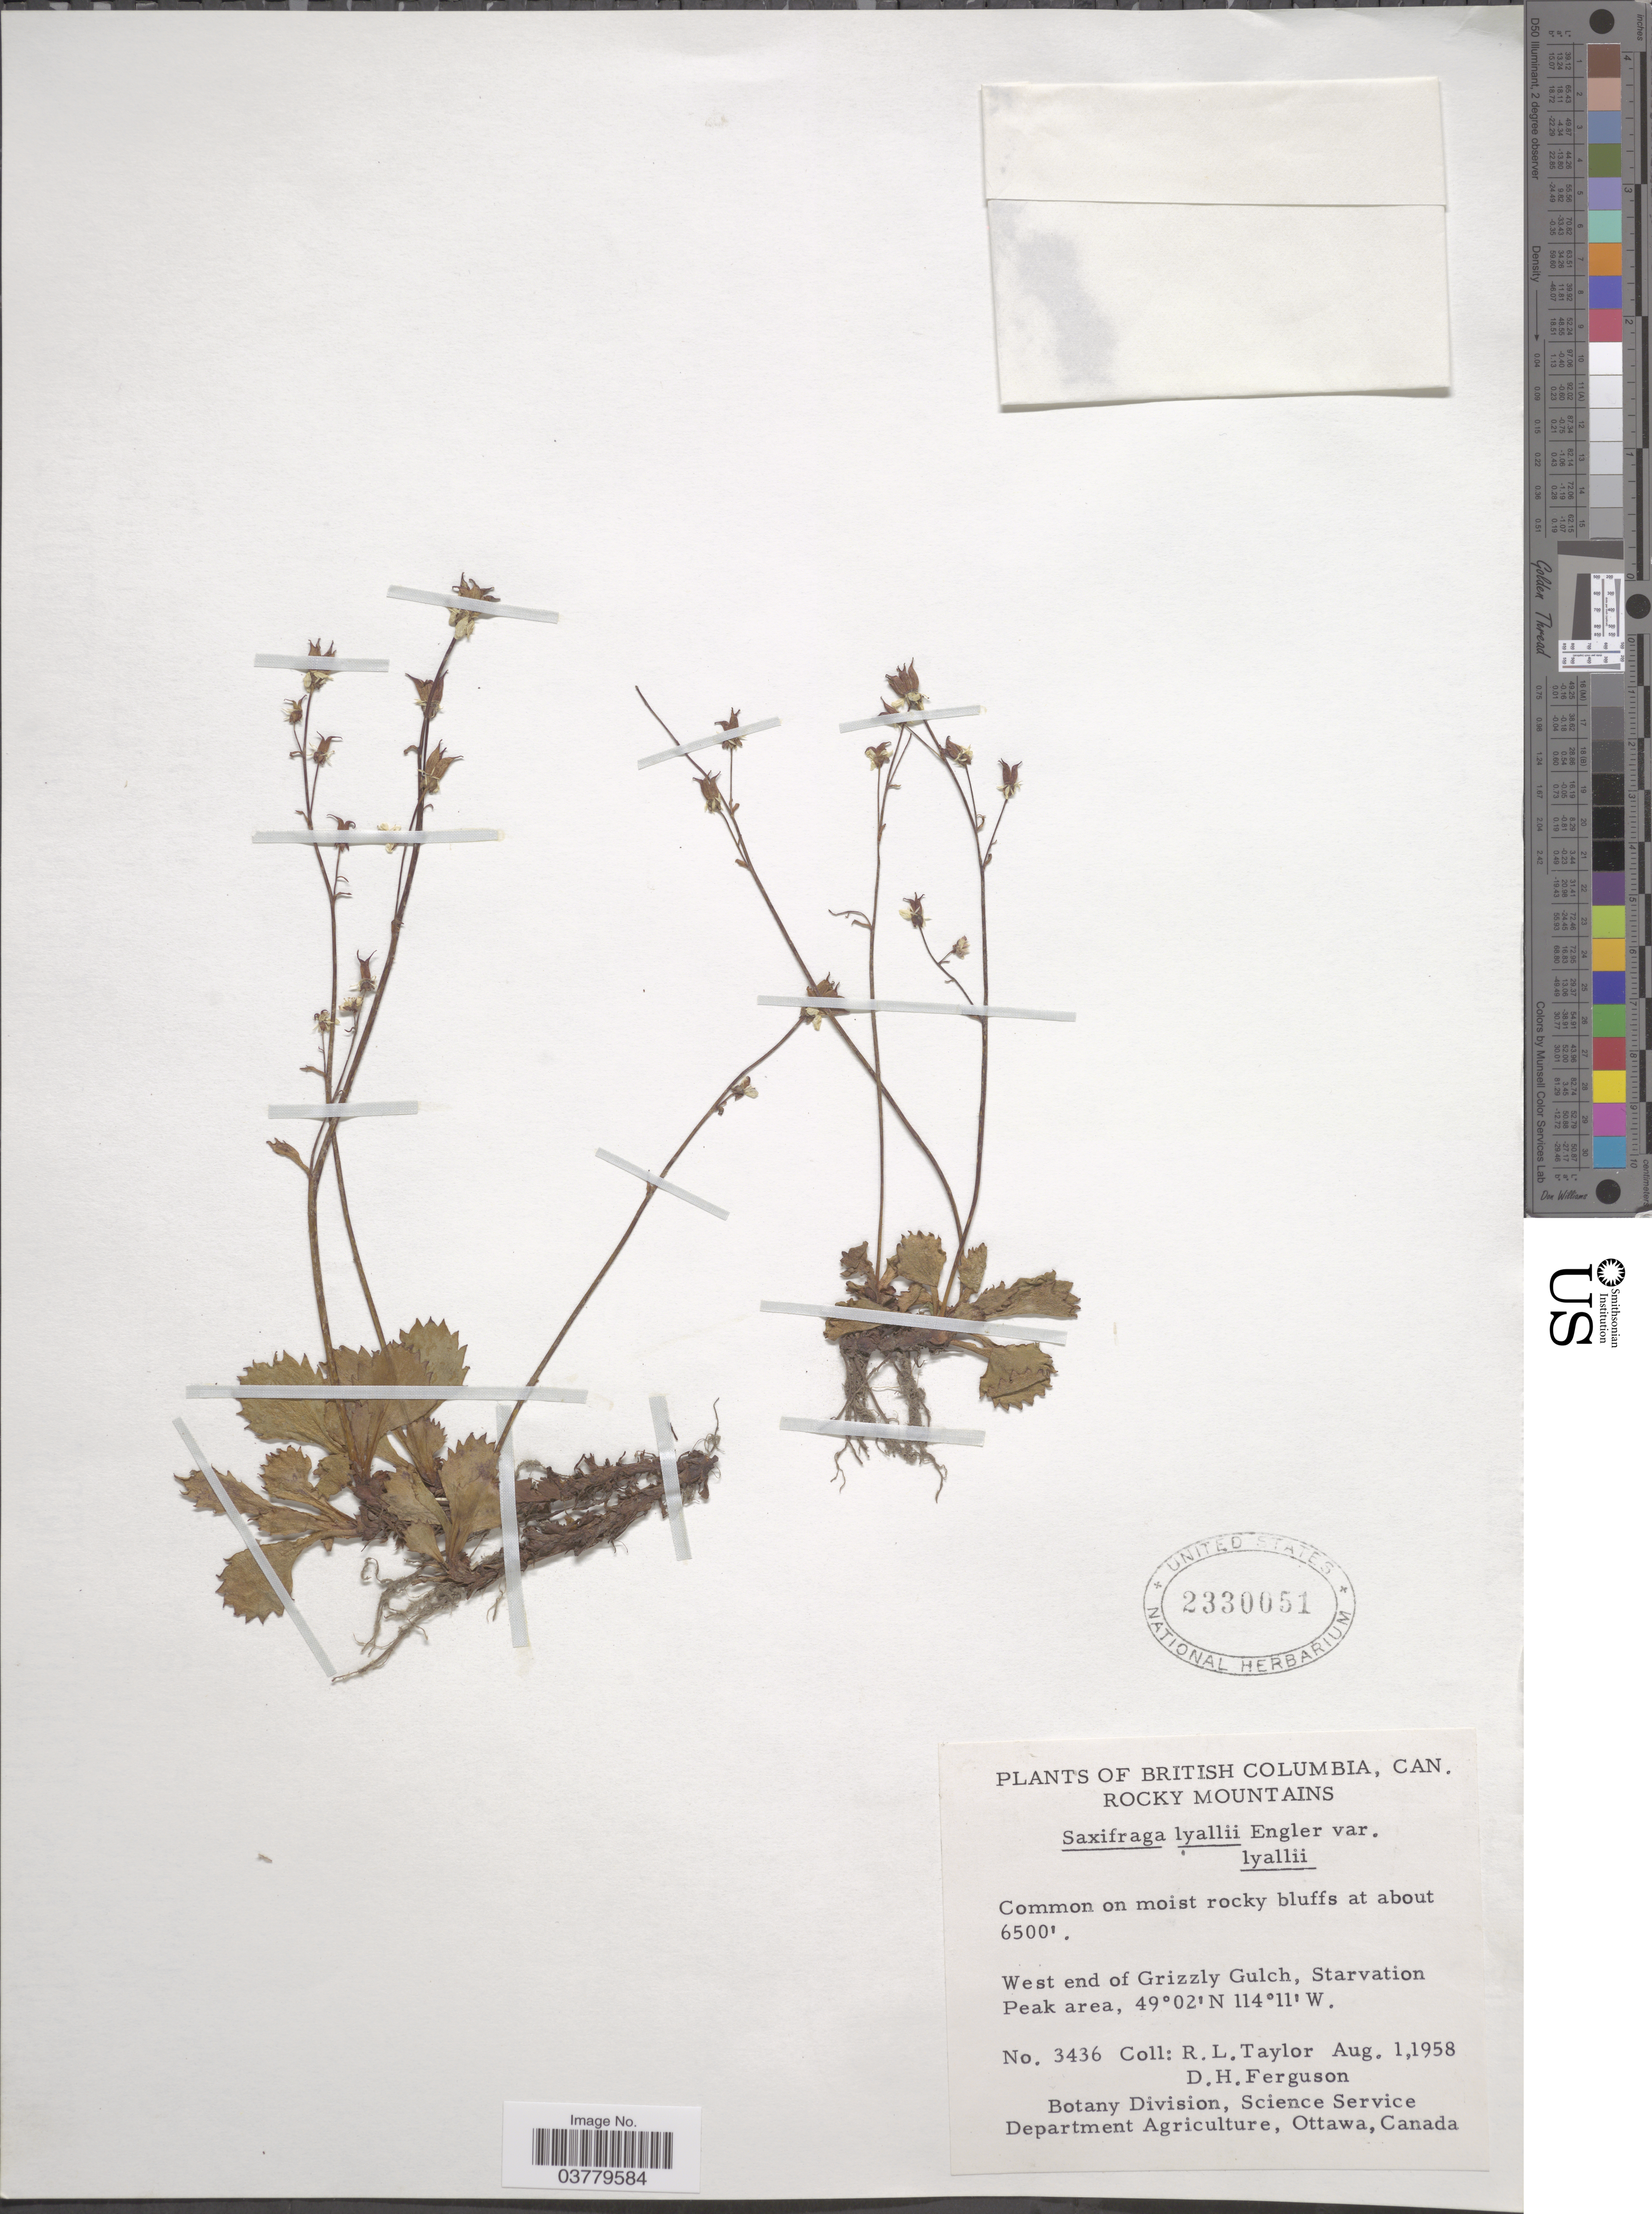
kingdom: Plantae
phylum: Tracheophyta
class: Magnoliopsida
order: Saxifragales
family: Saxifragaceae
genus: Micranthes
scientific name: Micranthes lyalii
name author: (Engl.) Small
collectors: R. Taylor & D. Ferguson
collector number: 3436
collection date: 1958-08-01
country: Canada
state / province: British Columbia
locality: Rocky Mountains. West end of Grizzly Gulch, Starvation Peak area.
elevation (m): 1981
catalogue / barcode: US 2330051